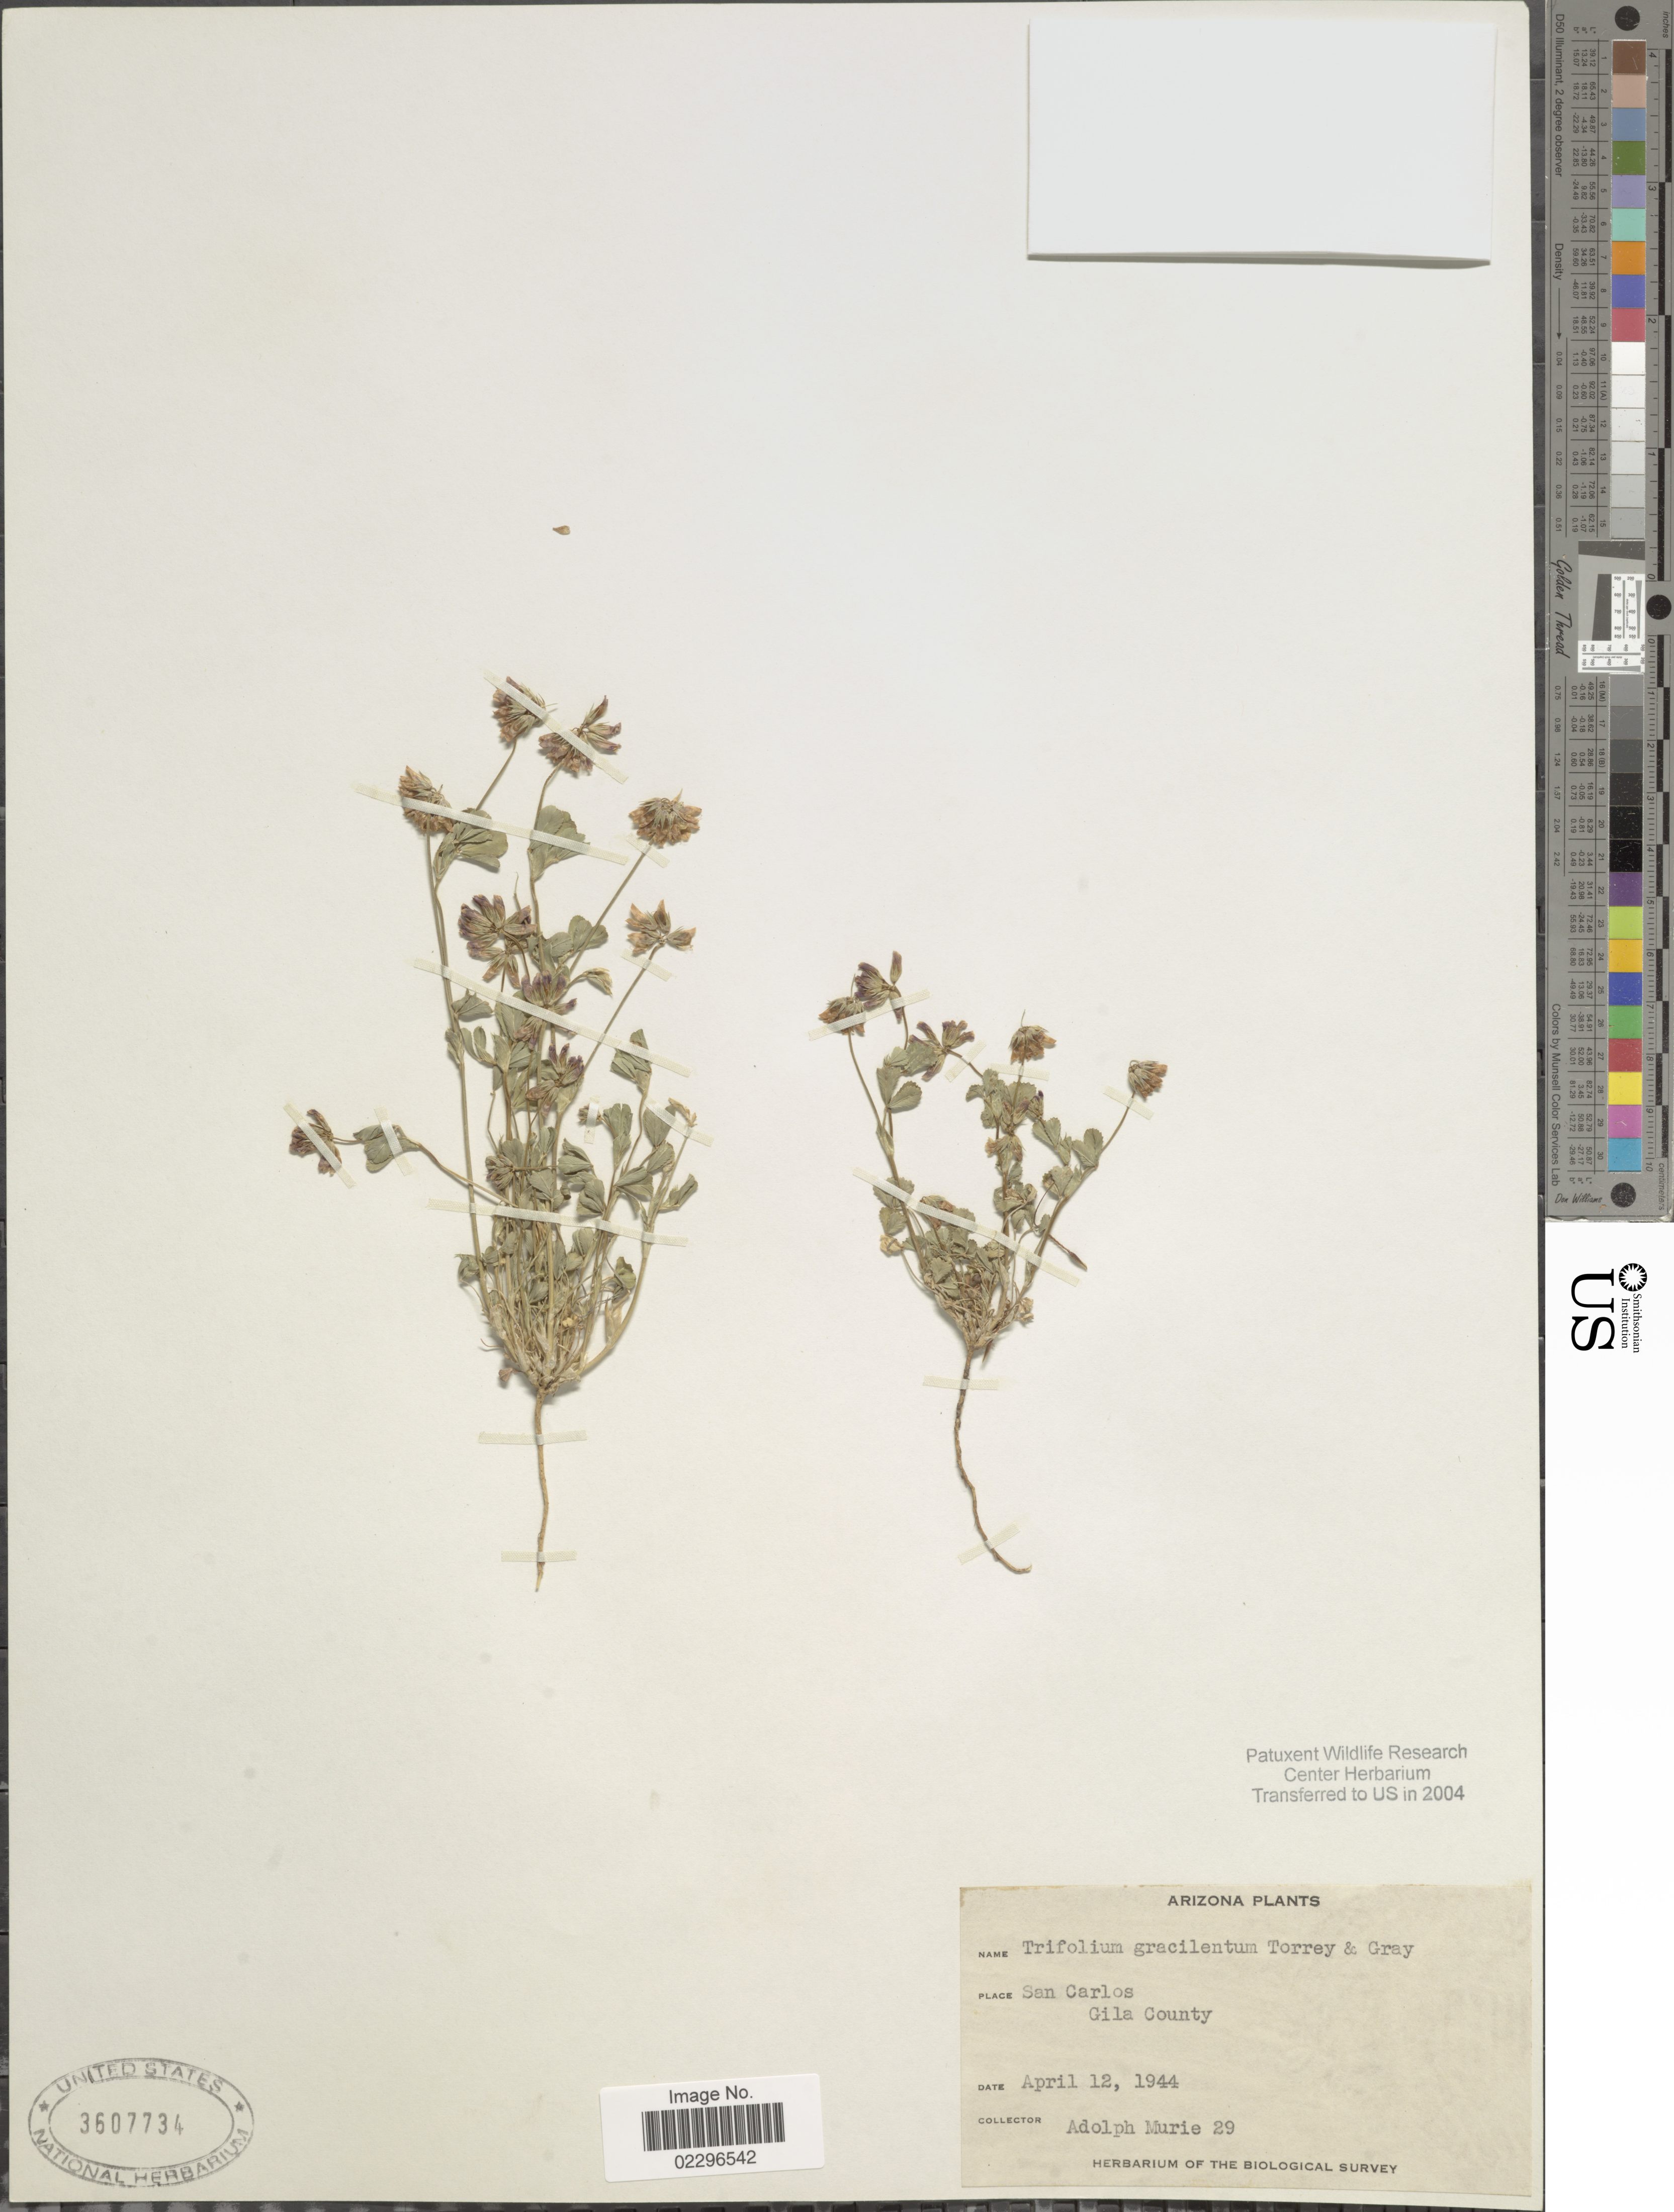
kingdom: Plantae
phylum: Tracheophyta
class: Magnoliopsida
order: Fabales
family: Fabaceae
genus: Trifolium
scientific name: Trifolium gracilentum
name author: Torr. & A. Gray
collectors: A. Murie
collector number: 29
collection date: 1944-04-12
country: United States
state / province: Arizona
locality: San Carlos, Gila County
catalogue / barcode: US 3607734